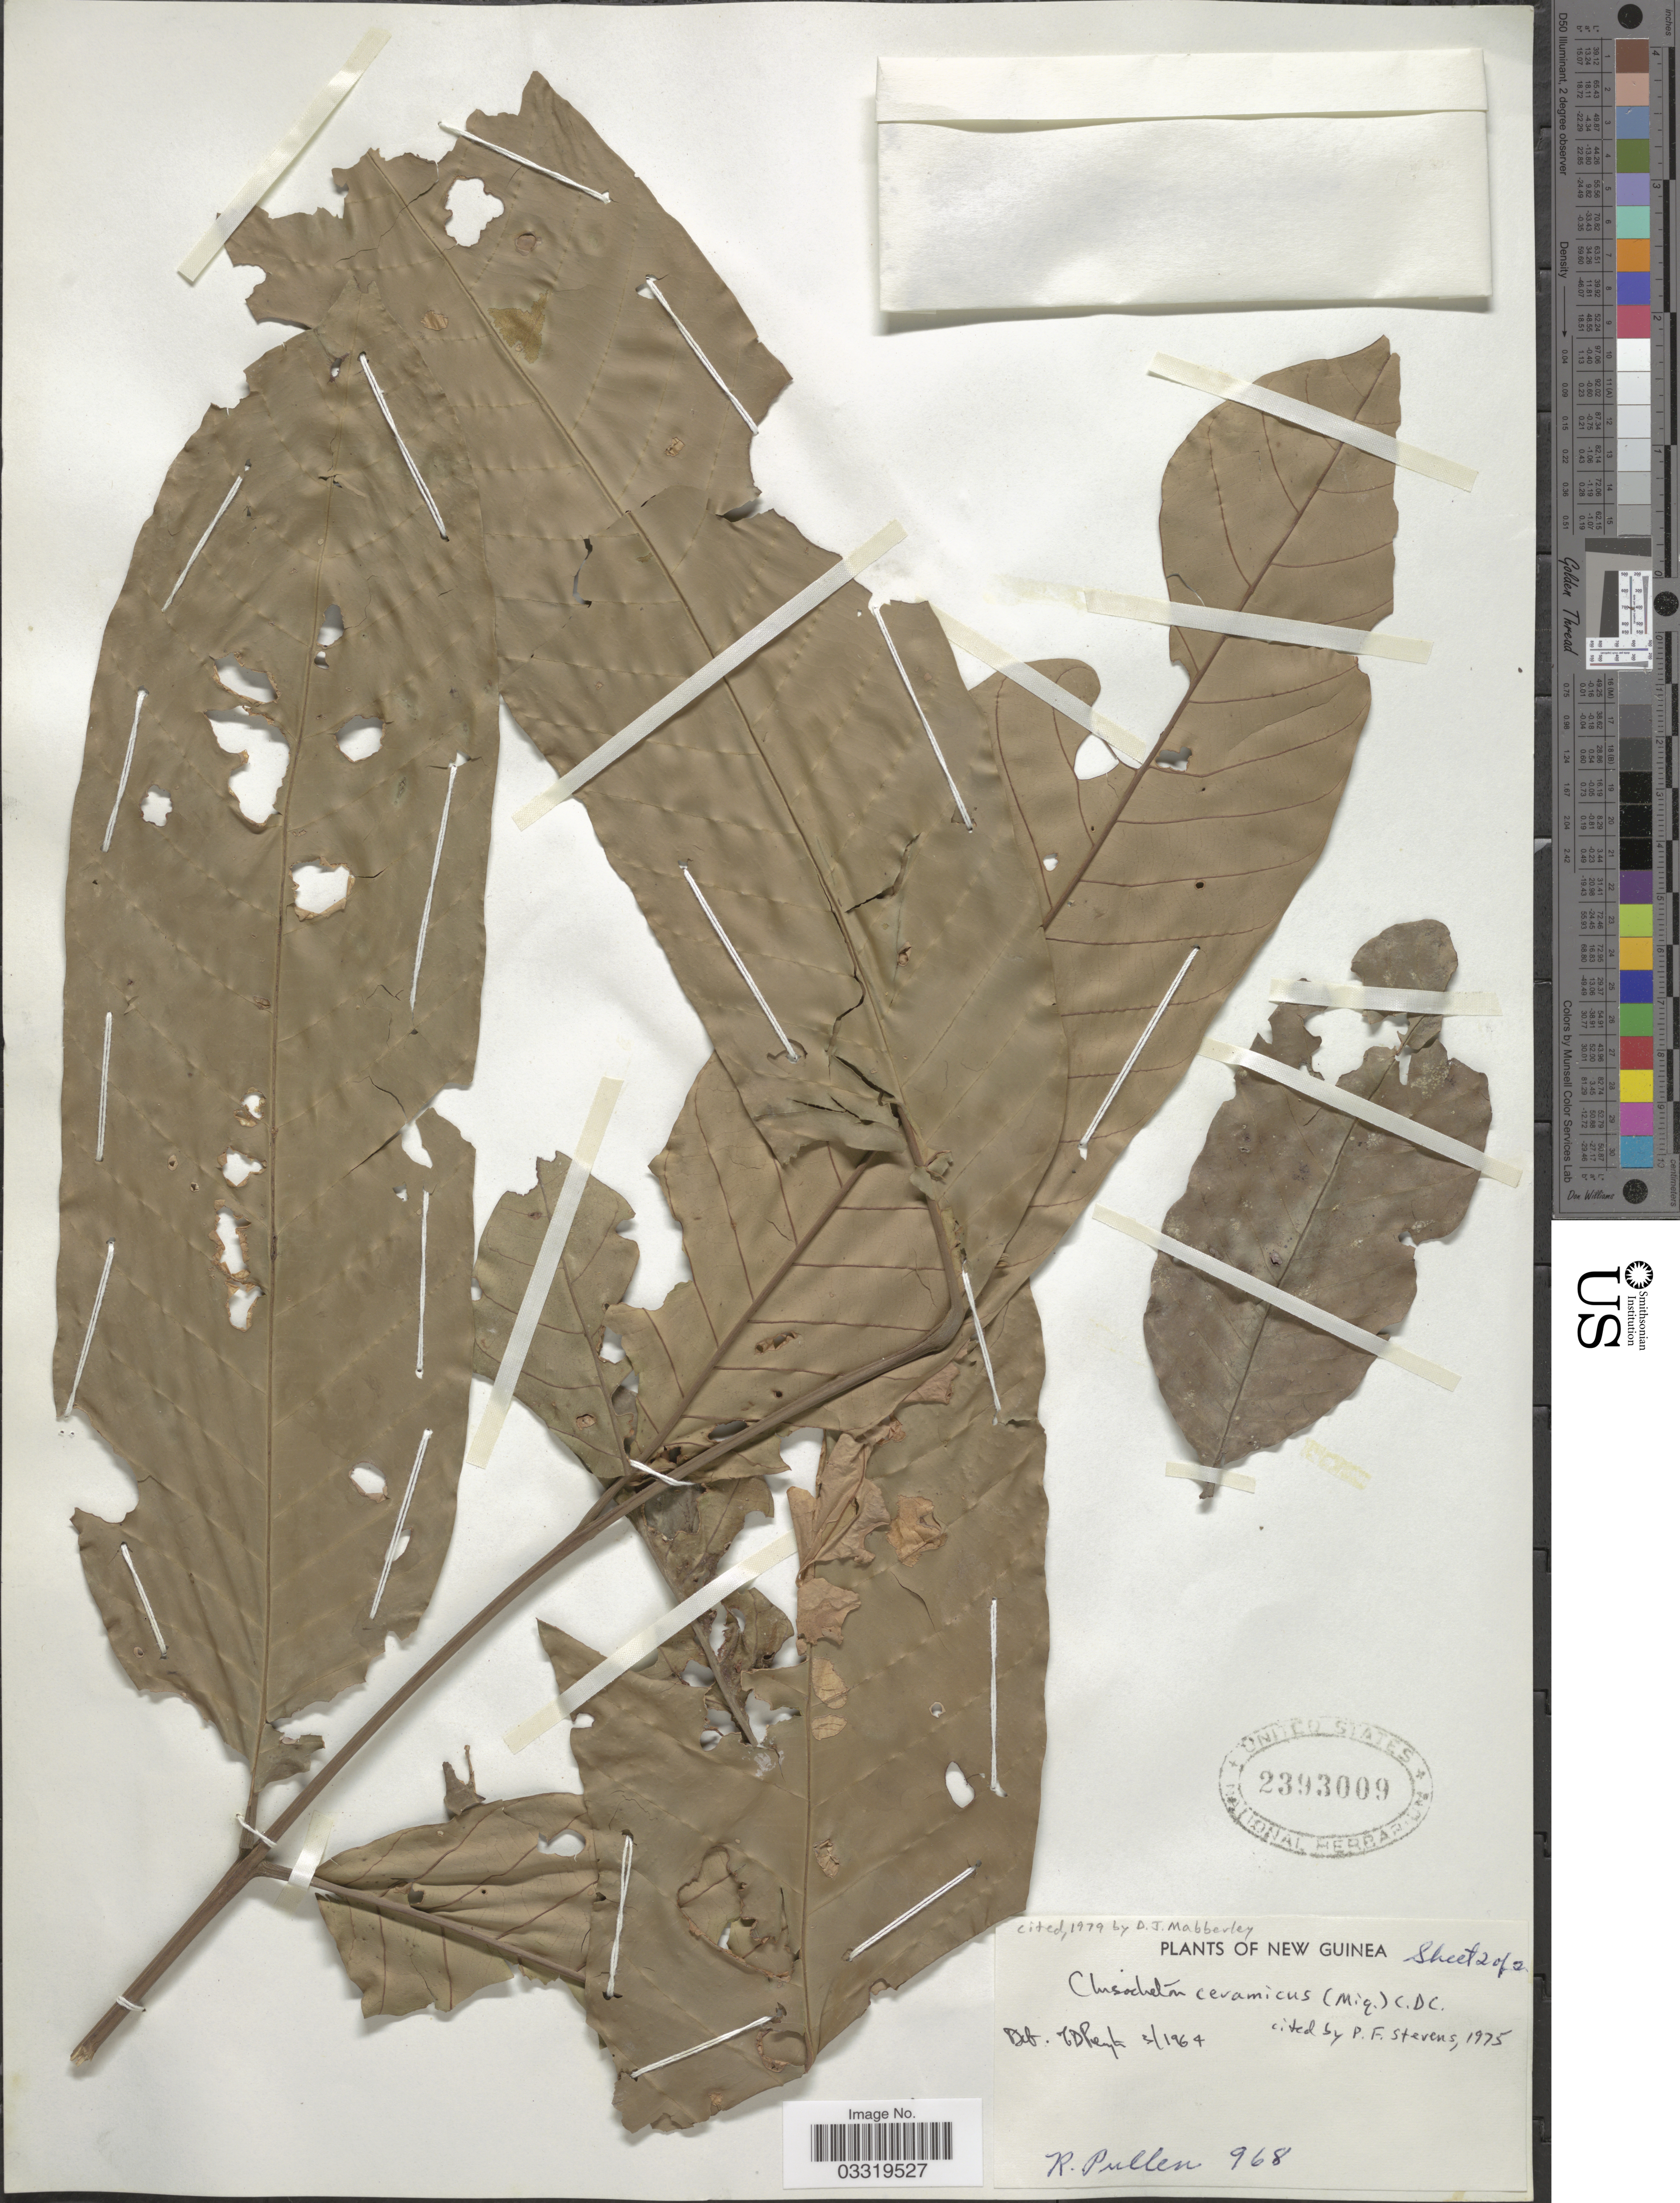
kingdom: Plantae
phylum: Tracheophyta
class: Magnoliopsida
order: Sapindales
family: Meliaceae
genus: Chisocheton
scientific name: Chisocheton ceramicus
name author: (Miq.) C. DC.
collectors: R. Pullen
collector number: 968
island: New Guinea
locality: New Guinea.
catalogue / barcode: US 2393009